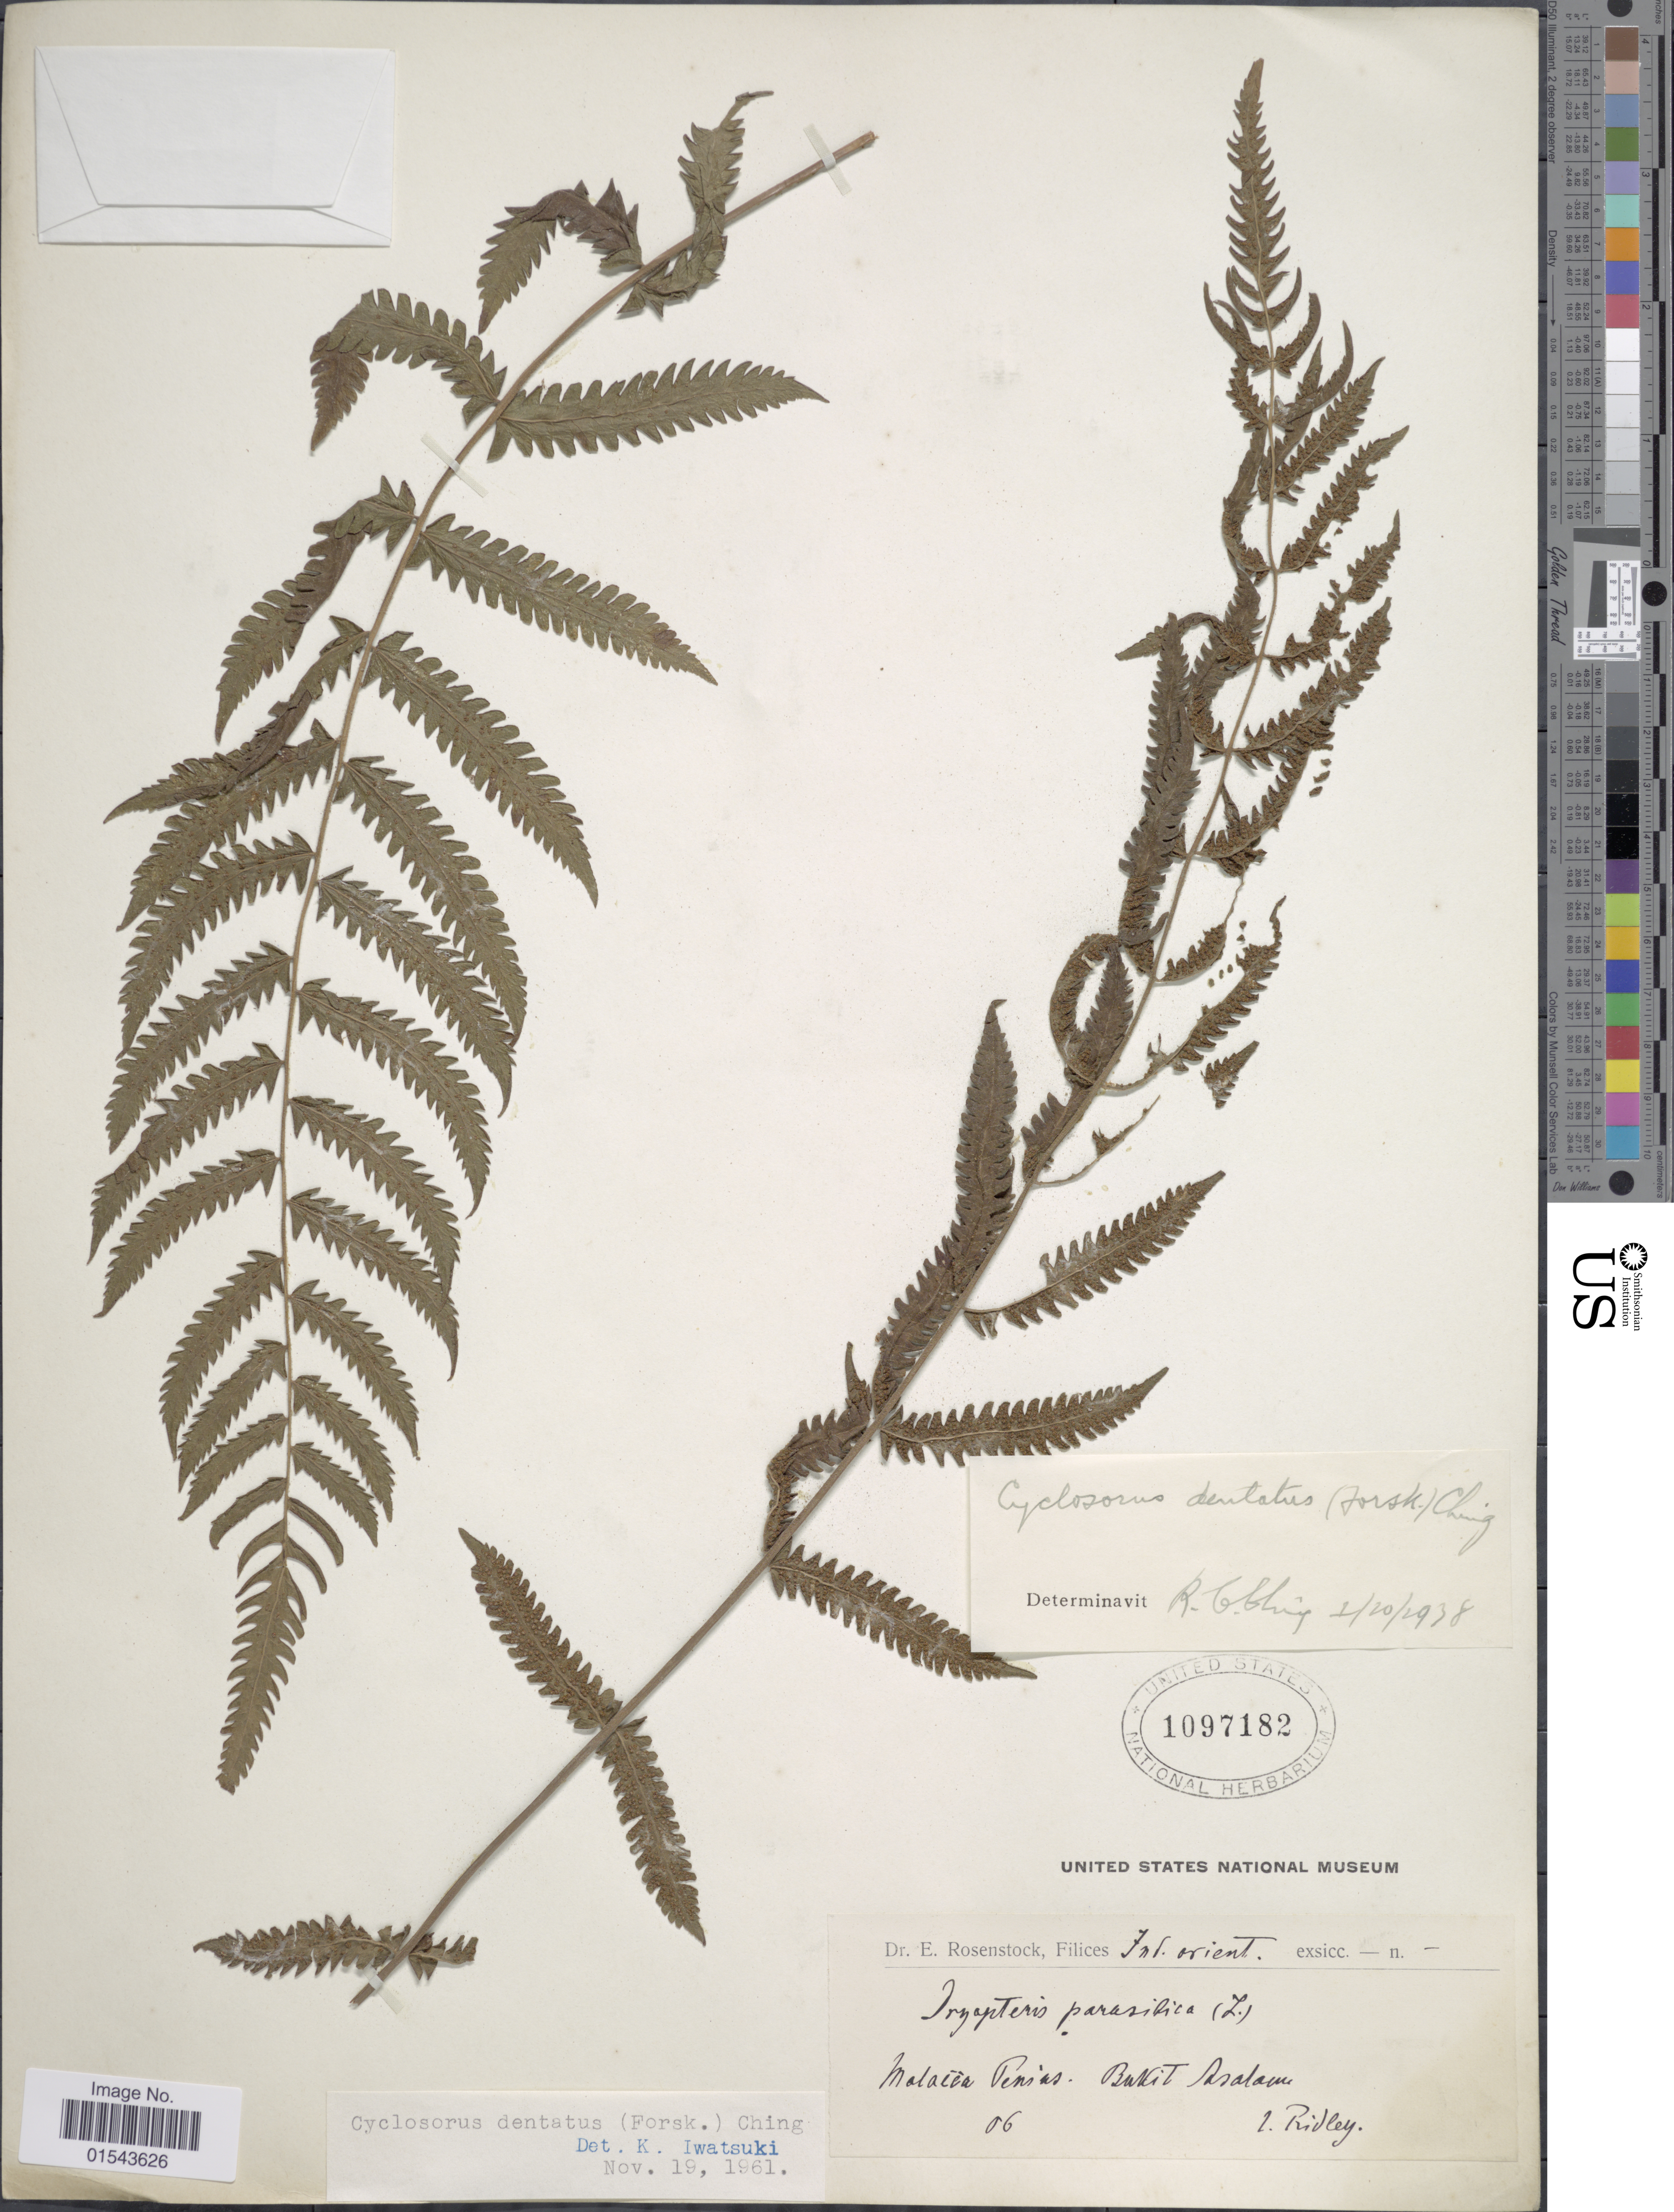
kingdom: Plantae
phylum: Tracheophyta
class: Polypodiopsida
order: Polypodiales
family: Thelypteridaceae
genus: Christella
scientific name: Christella dentata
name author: (Forssk.) Brownsey & Jermy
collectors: L. Ridley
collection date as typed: Transcribed d/m/y: //6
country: Malaysia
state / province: Melaka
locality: Ind. orient., Molaciea Penias, Bukit Asalam [interpreted]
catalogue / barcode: US 1097182